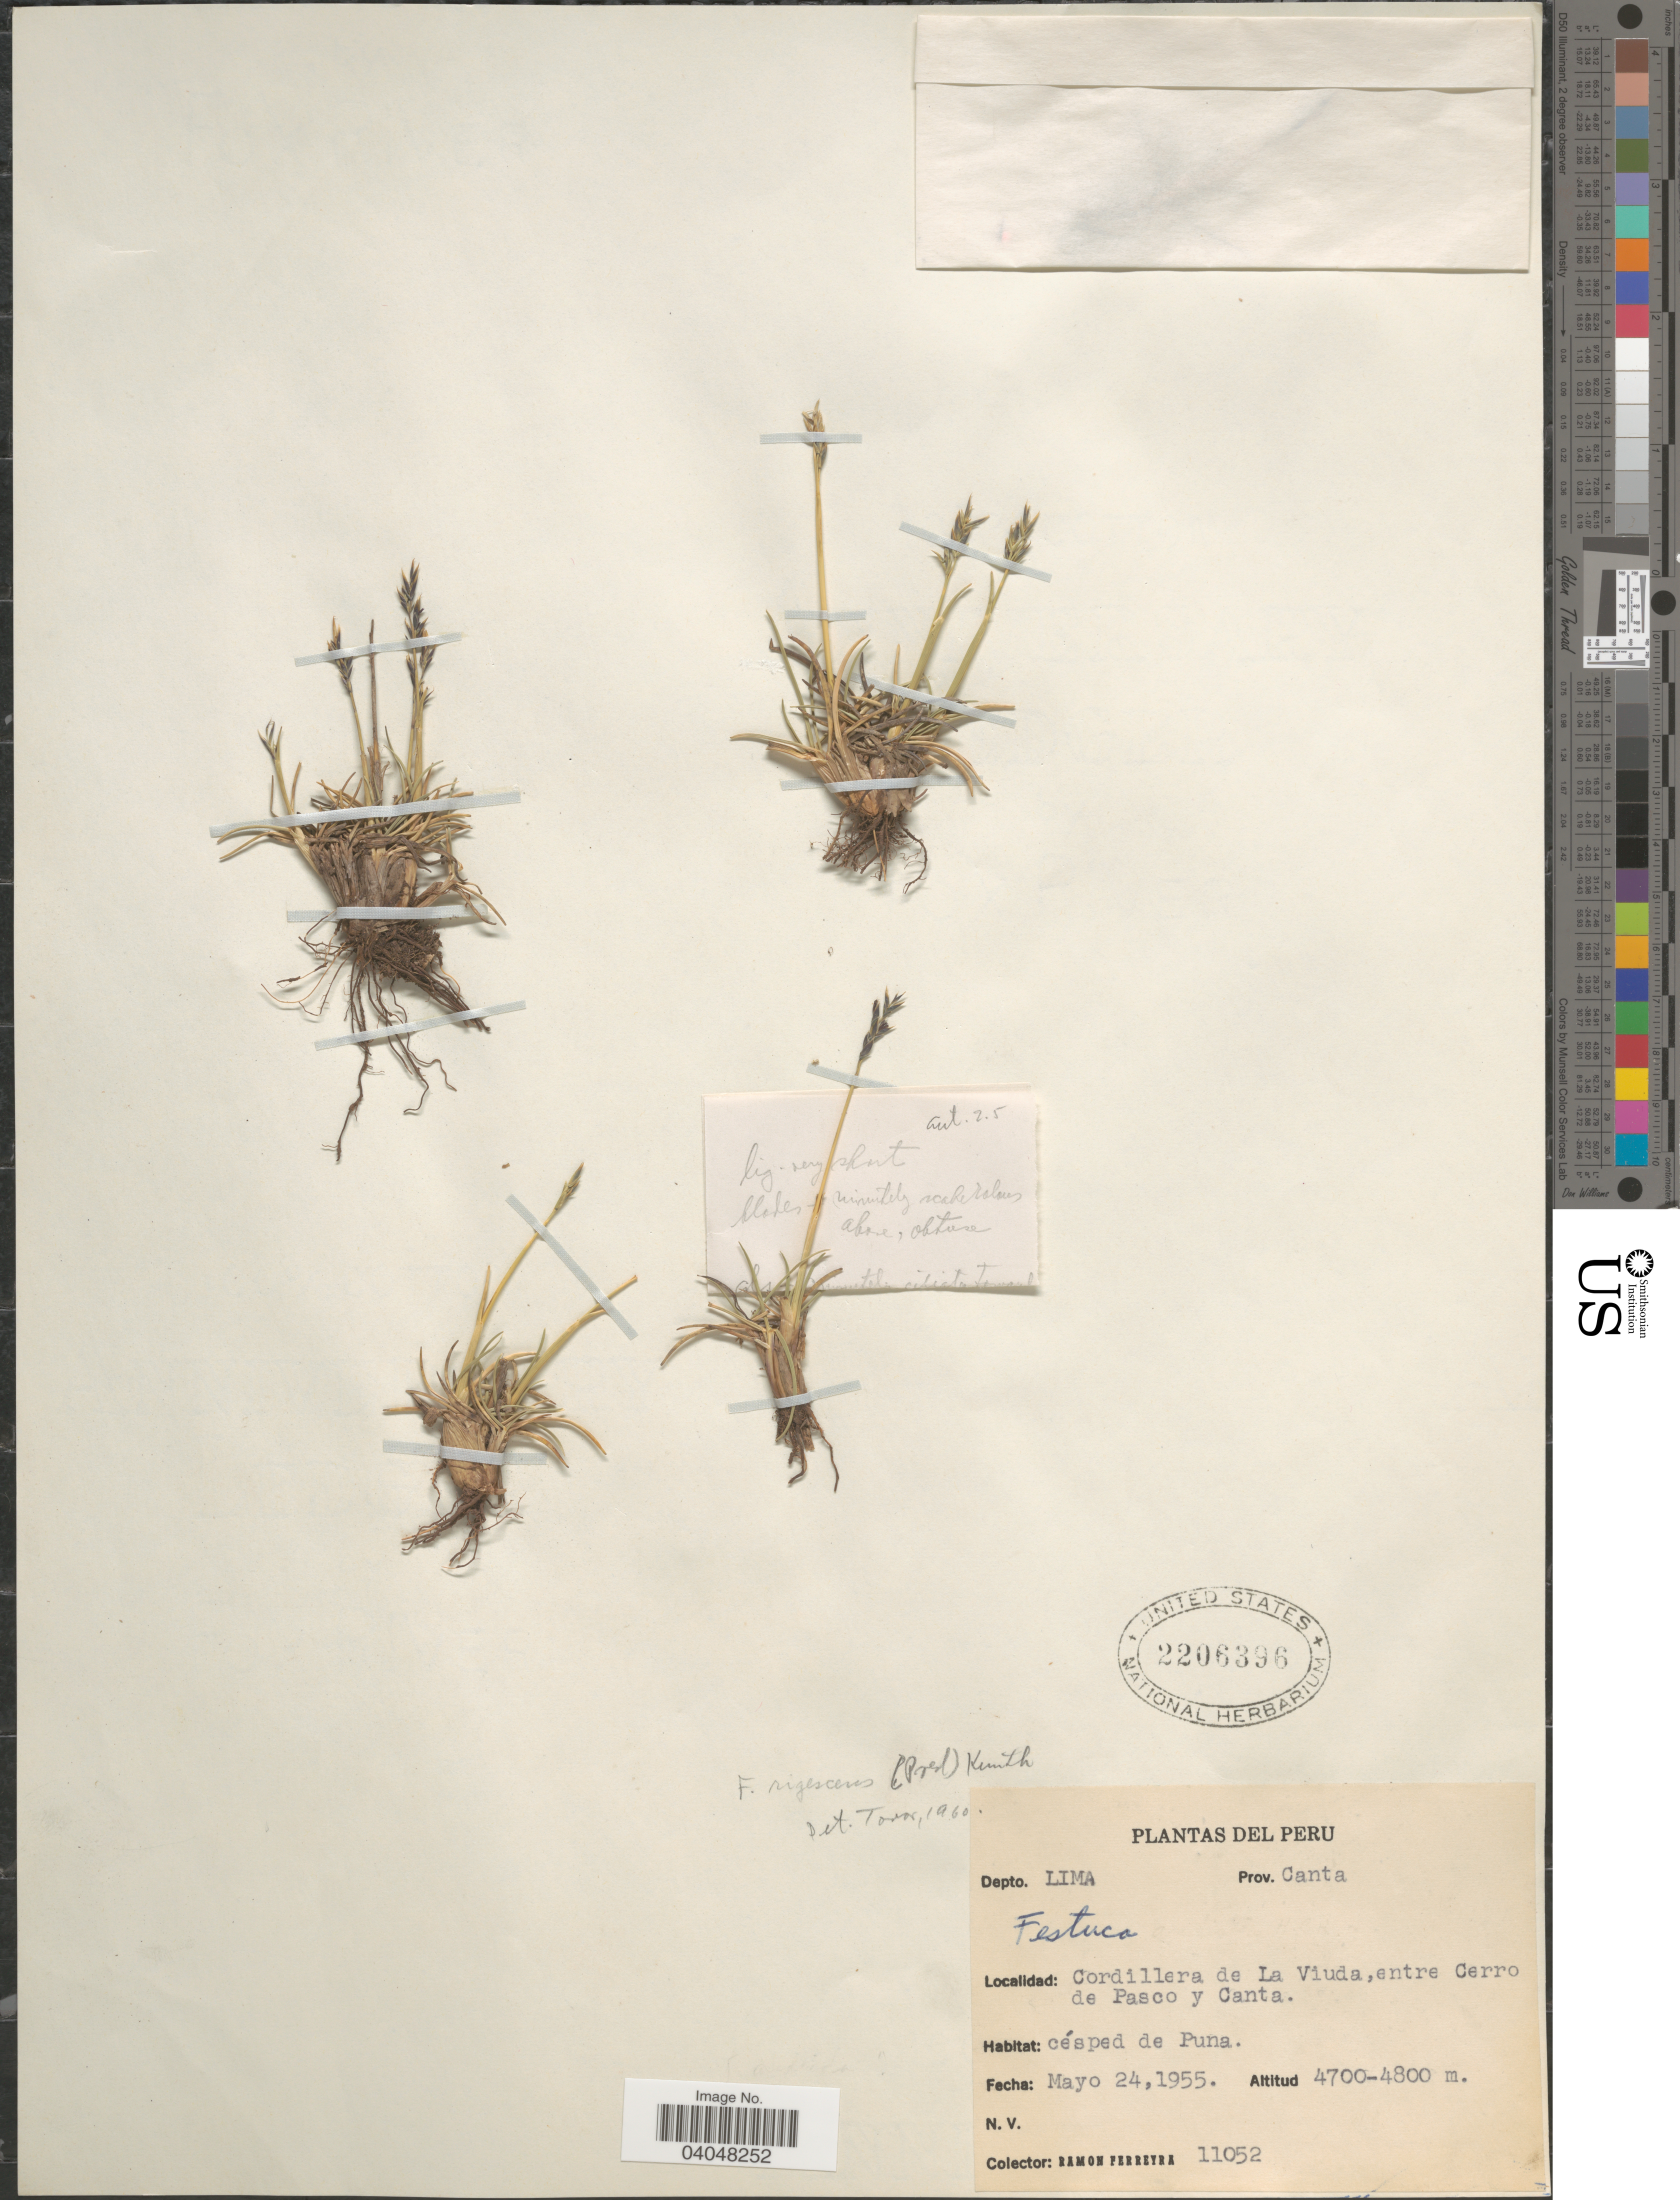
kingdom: Plantae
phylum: Tracheophyta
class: Liliopsida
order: Poales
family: Poaceae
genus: Festuca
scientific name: Festuca rigescens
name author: (J. Presl) Kunth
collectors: R. A. Ferreyra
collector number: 11052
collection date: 1955-05-24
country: Peru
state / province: Lima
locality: Depto. Lima. Prov. Canta. Cordillera de La Viuda, entre Cerro de Pasco y Canta. Césped de Puna.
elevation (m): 4700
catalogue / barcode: US 2206396